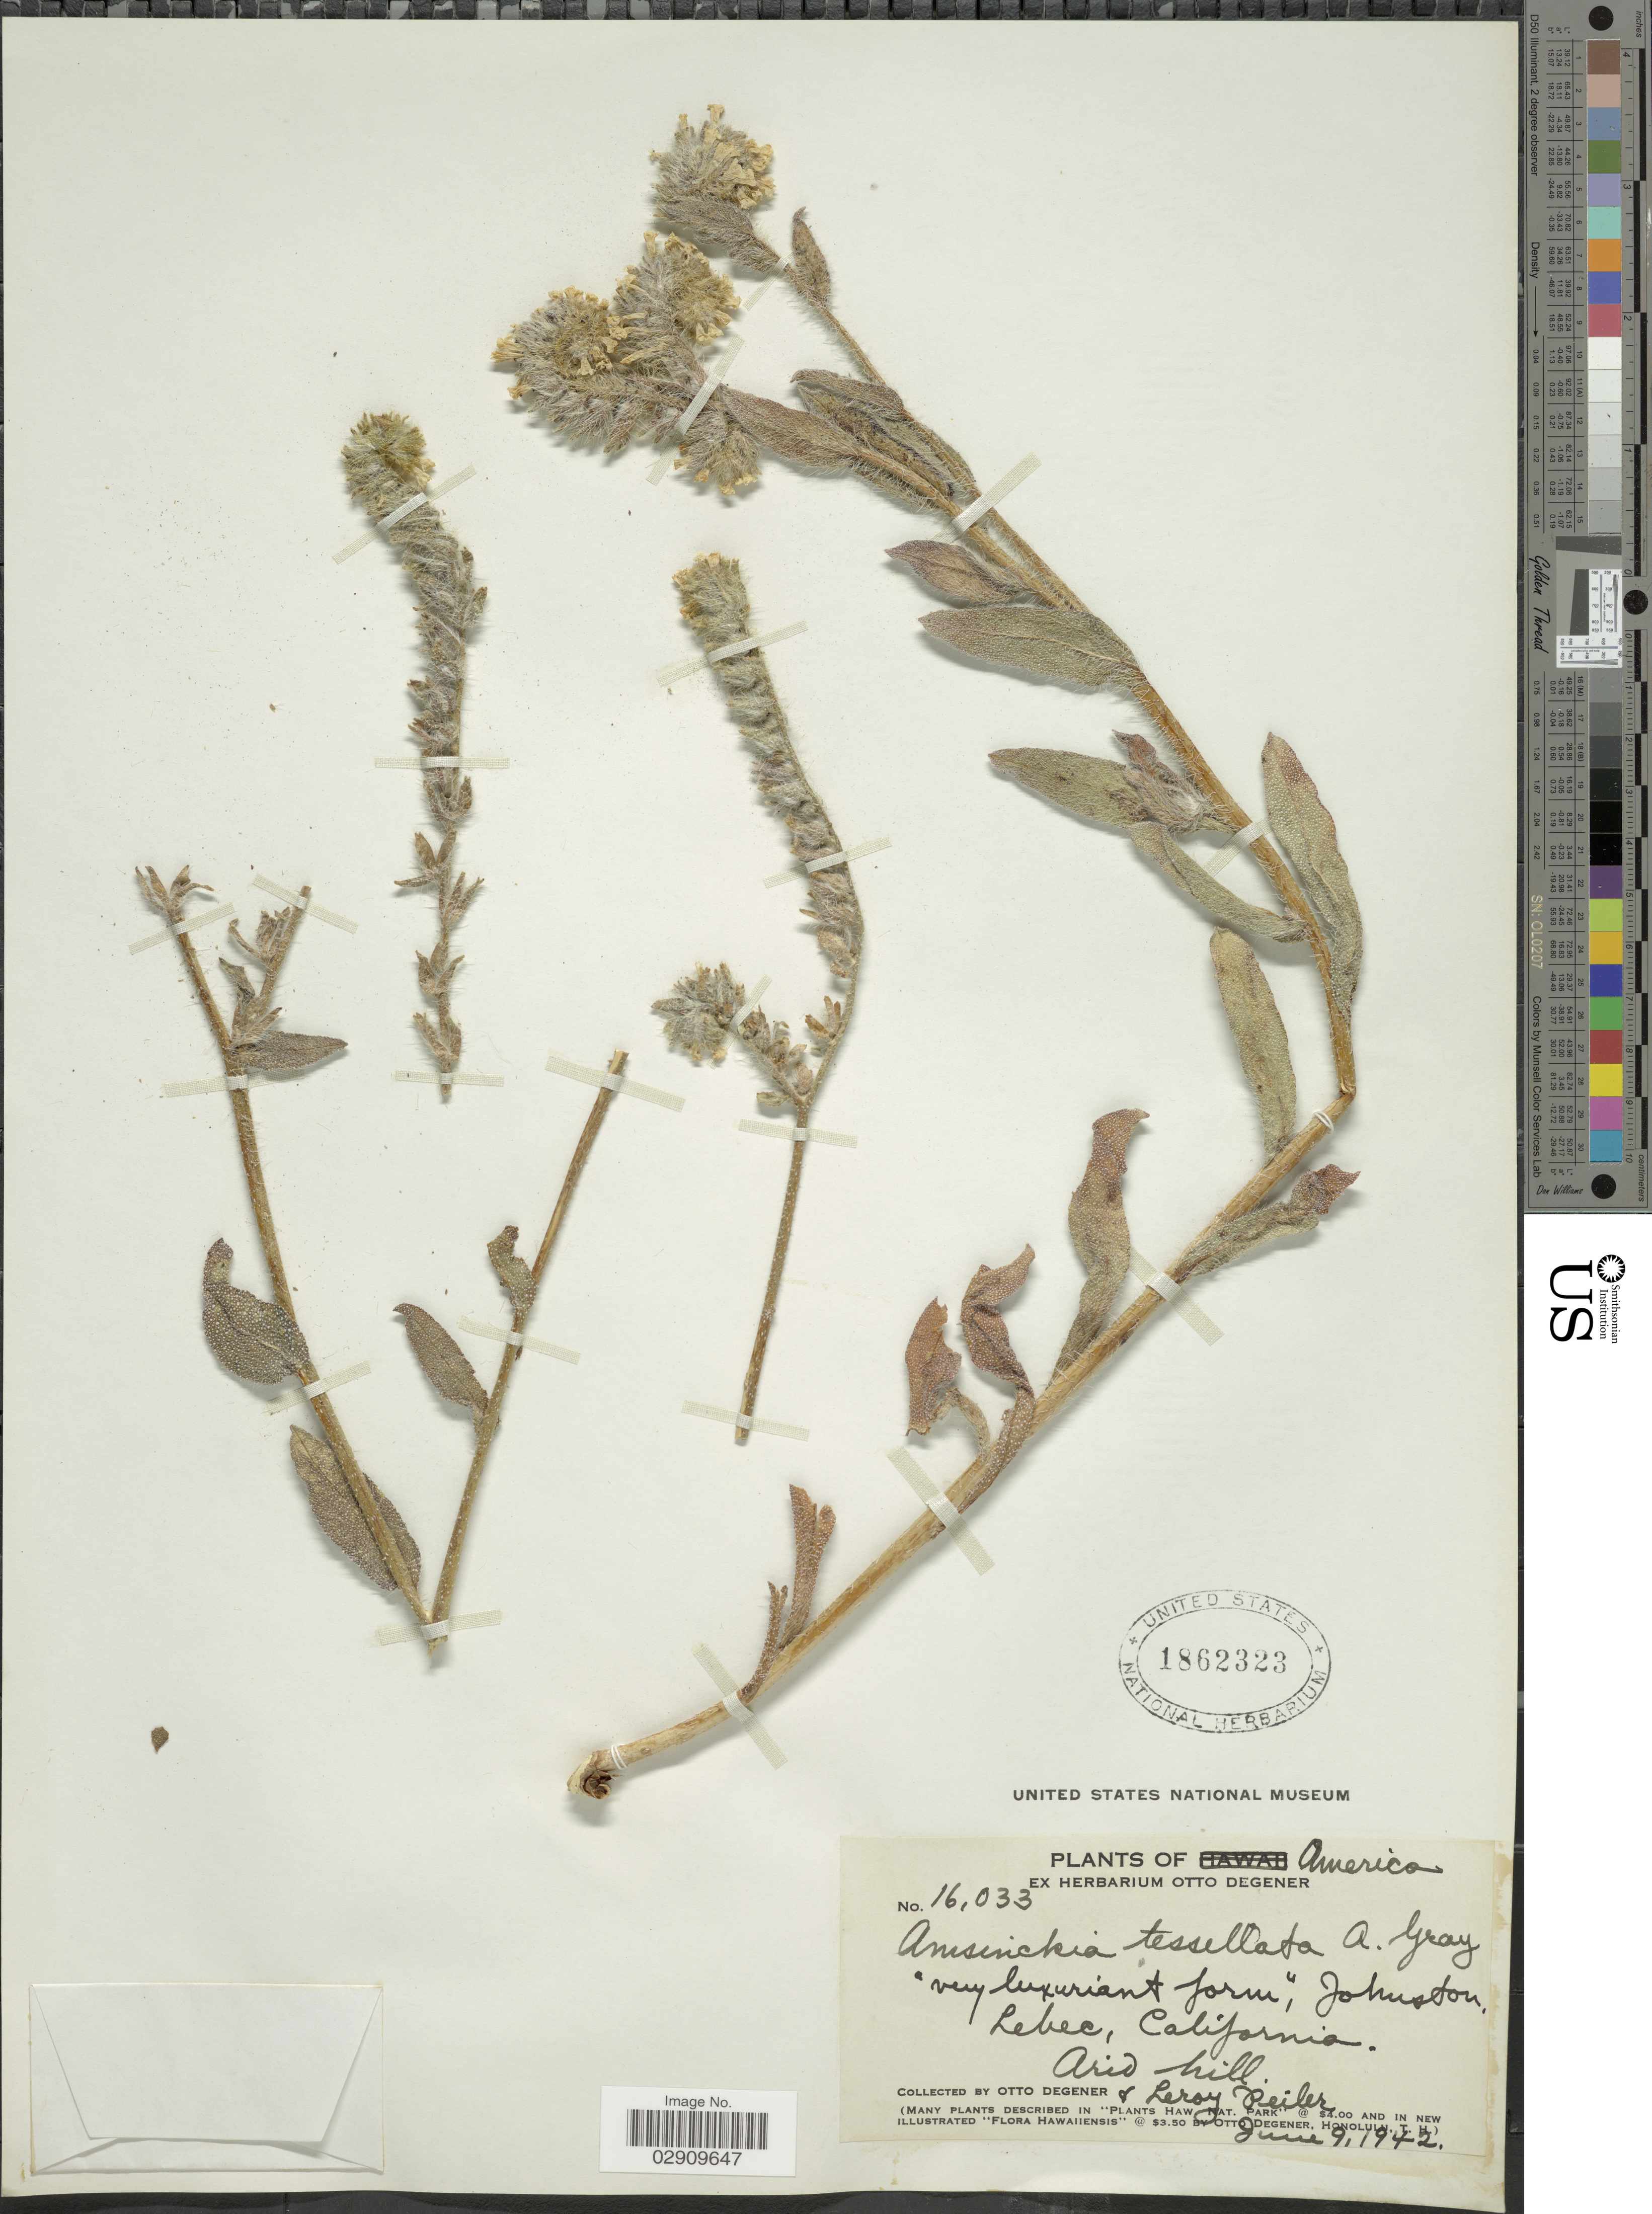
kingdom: Plantae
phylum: Tracheophyta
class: Magnoliopsida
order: Boraginales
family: Boraginaceae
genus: Amsinckia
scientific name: Amsinckia tessellata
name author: A. Gray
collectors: O. Degener & L. Peiler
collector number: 16033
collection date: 1942-06-09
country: United States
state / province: California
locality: America. Johnston [unsure placement], Lebec. Arid hill.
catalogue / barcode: US 1862323